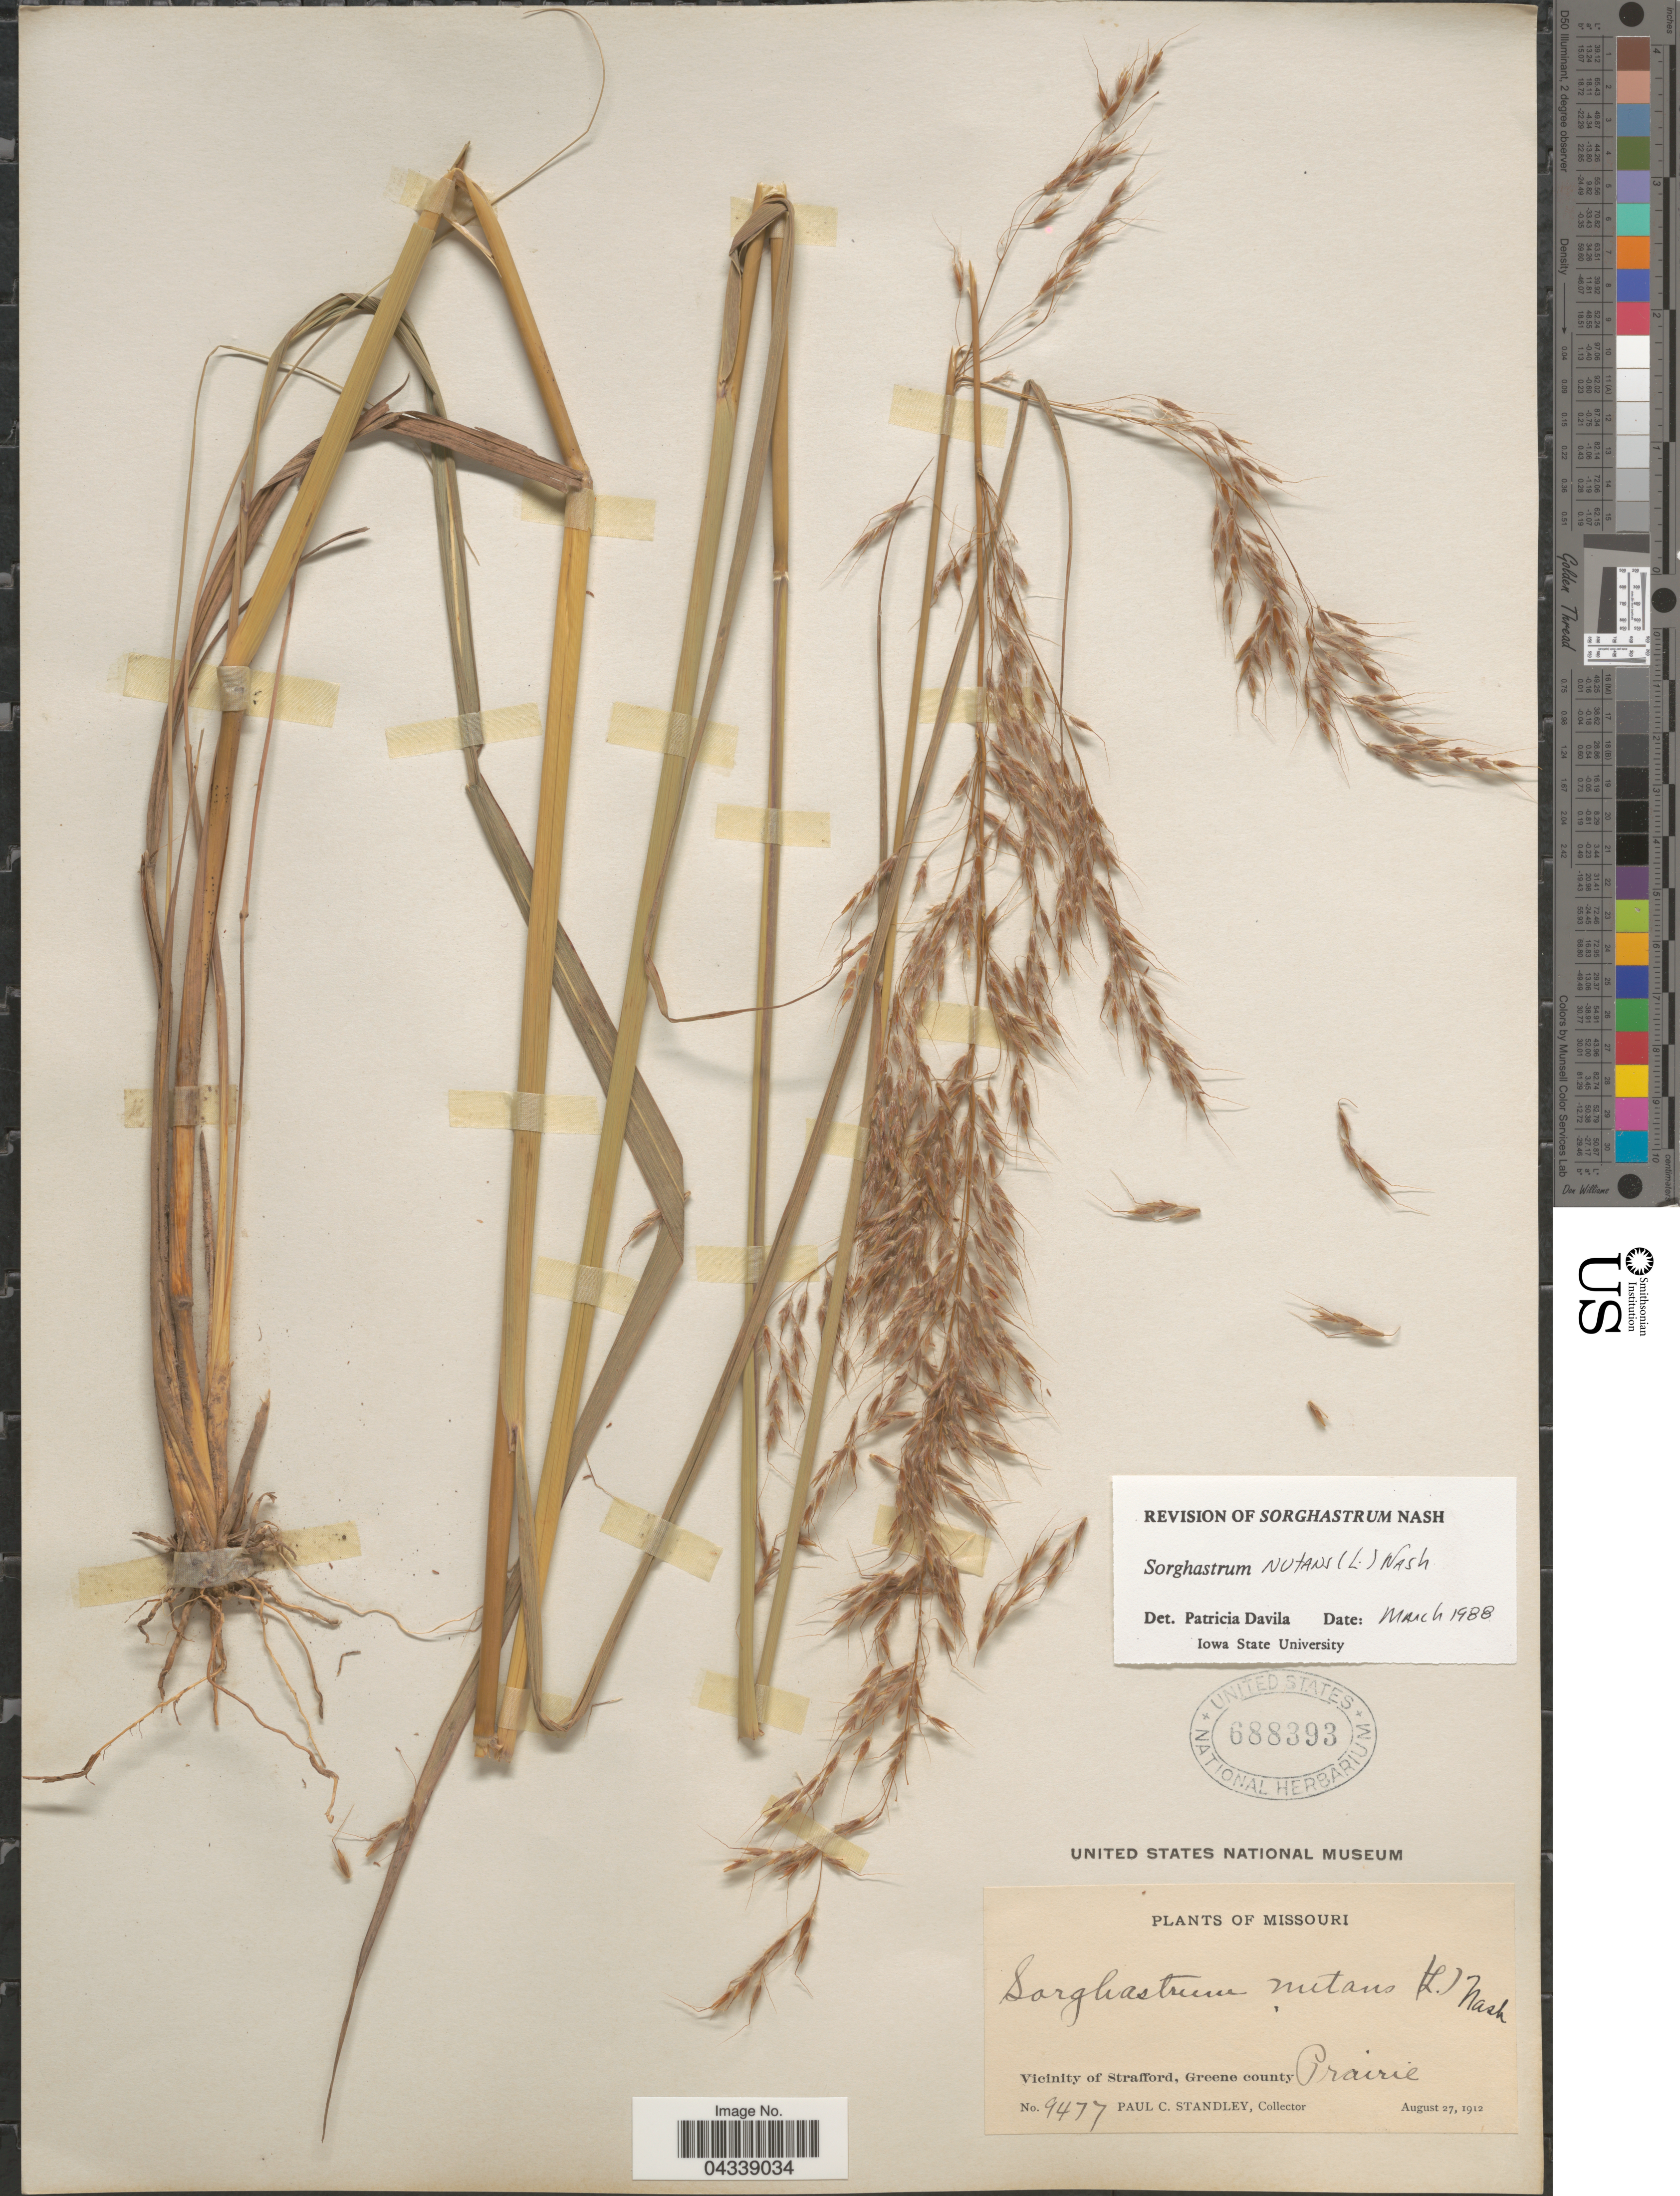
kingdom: Plantae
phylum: Tracheophyta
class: Liliopsida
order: Poales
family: Poaceae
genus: Sorghastrum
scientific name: Sorghastrum nutans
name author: (L.) Nash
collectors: P. C. Standley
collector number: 9477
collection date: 1912-08-27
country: United States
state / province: Missouri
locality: Vicinity of Strafford, Greene county.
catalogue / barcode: US 688393